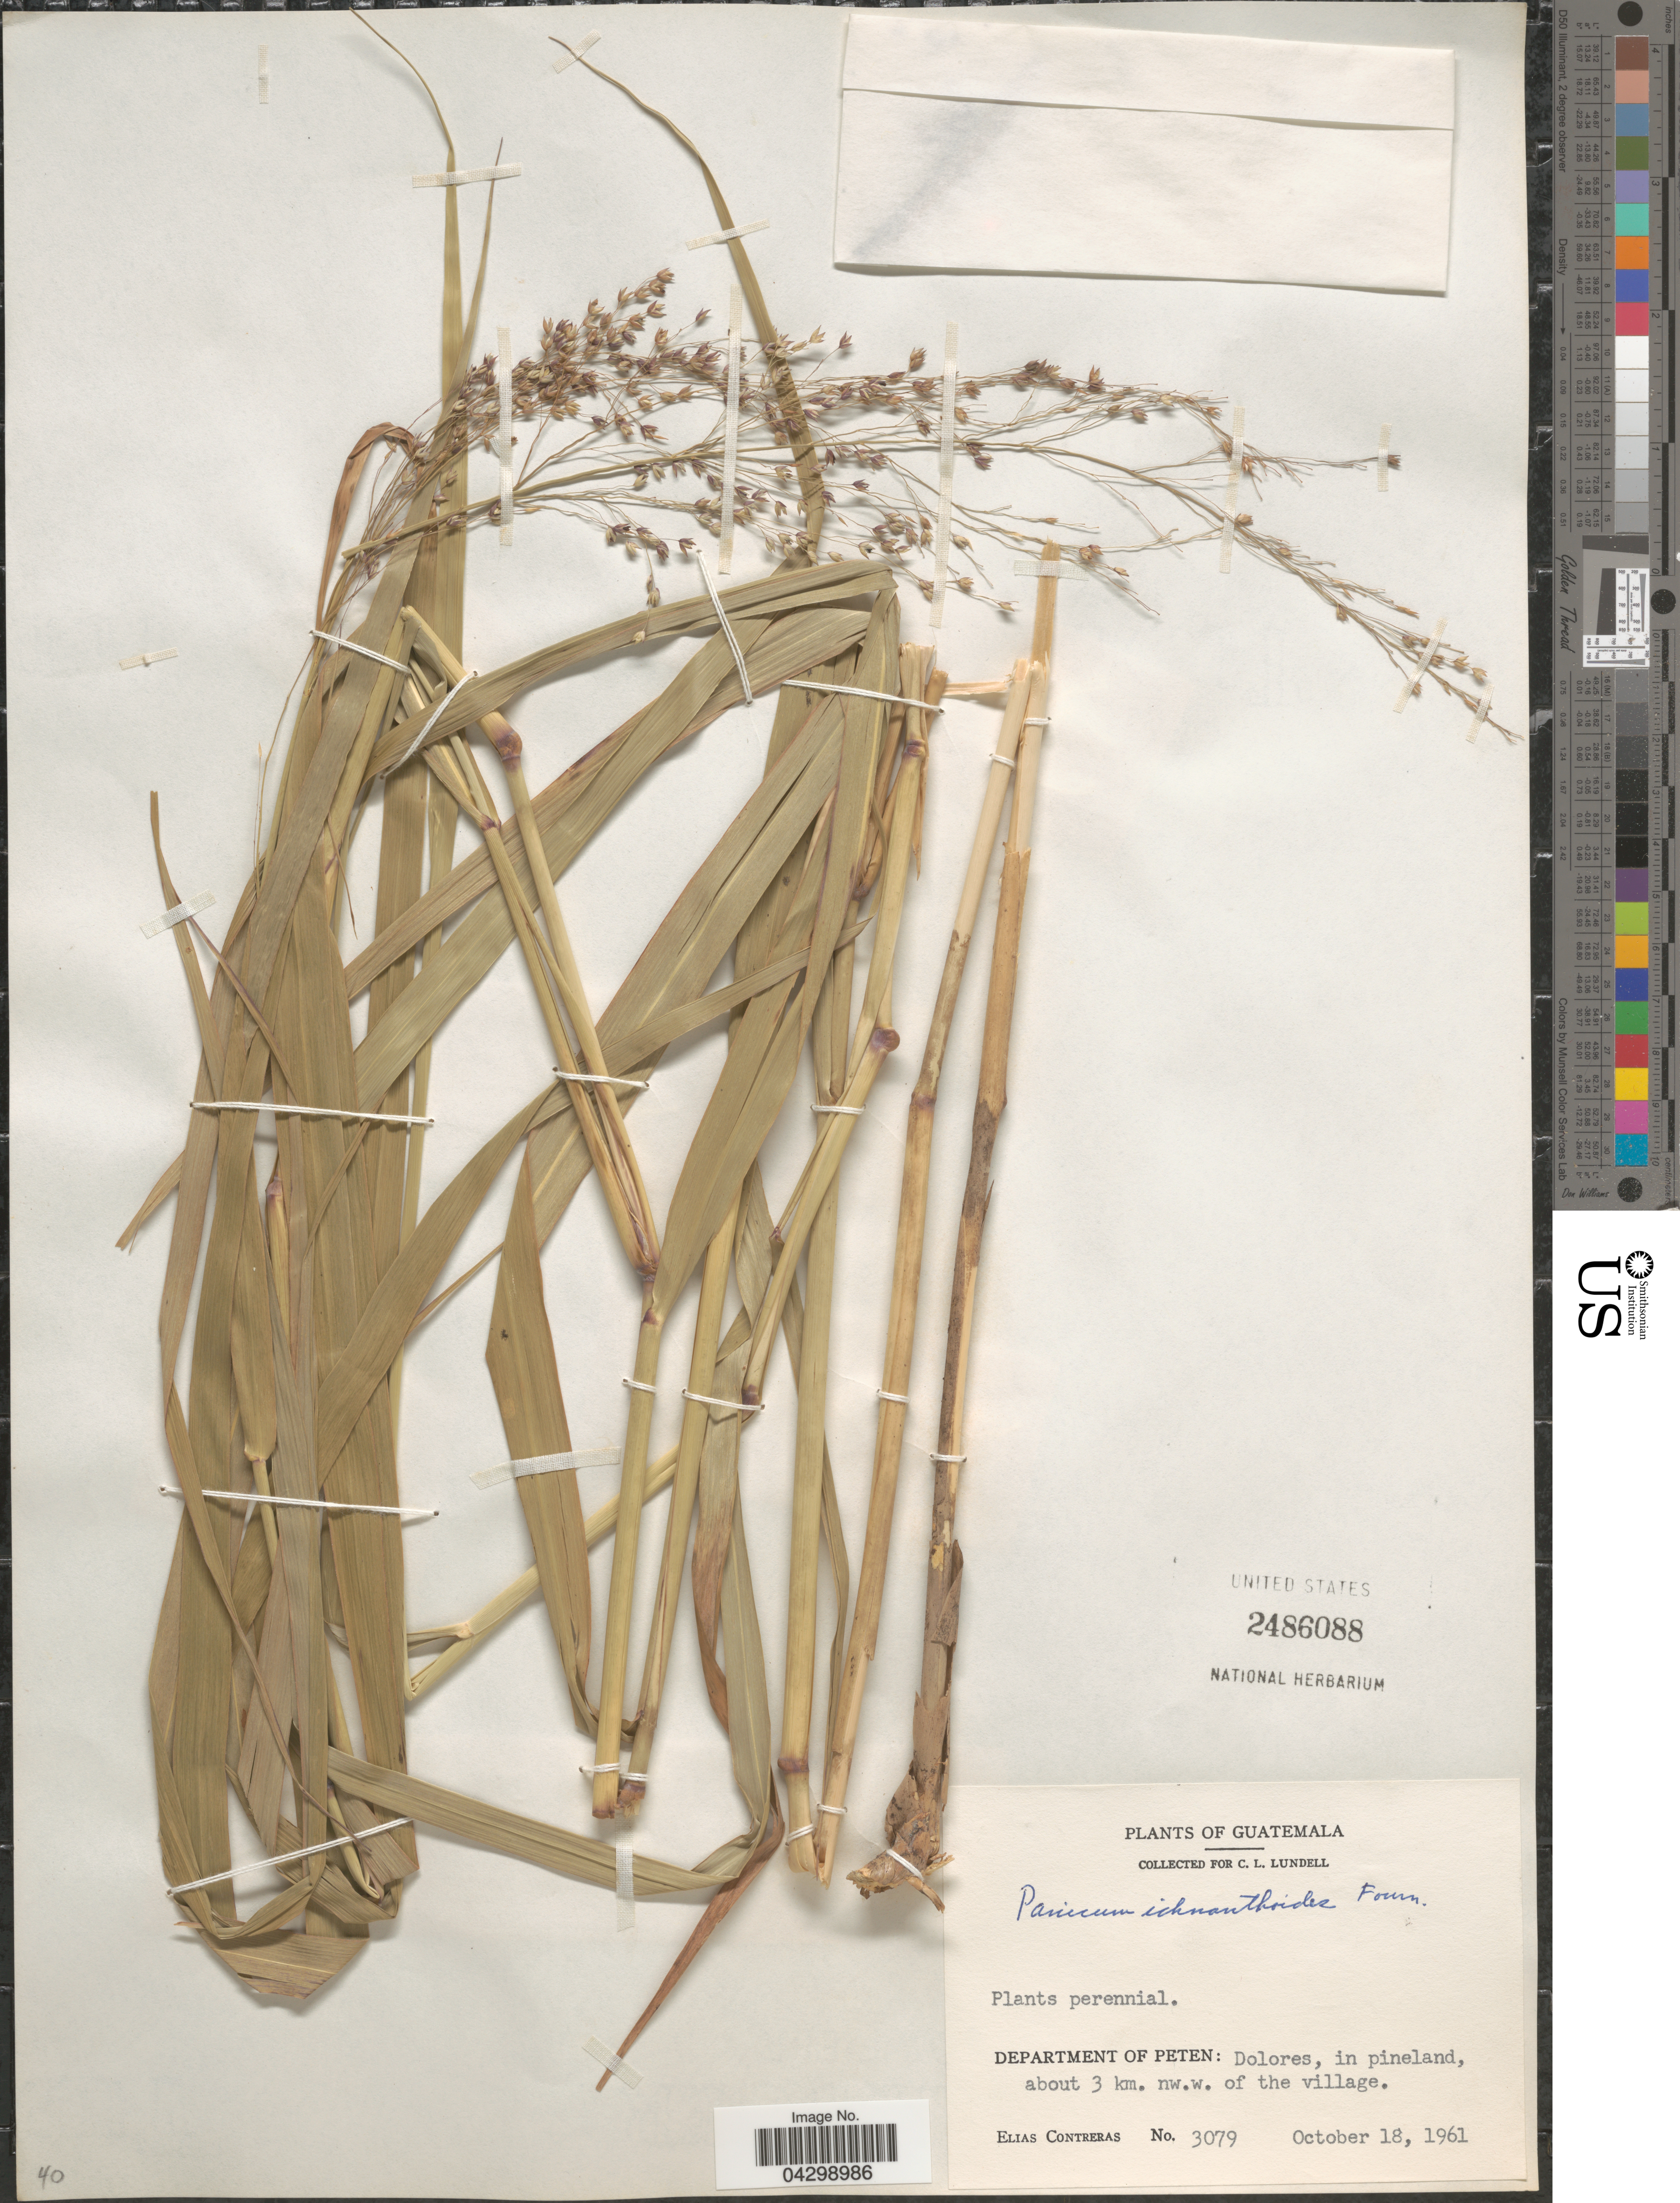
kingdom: Plantae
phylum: Tracheophyta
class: Liliopsida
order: Poales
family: Poaceae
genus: Panicum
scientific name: Panicum virgatum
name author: L.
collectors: E. Contreras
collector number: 3079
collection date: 1961-10-18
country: Guatemala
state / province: El Peten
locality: Department of Peten: Dolores, in pineland, about 3 km. nw.w. of the village.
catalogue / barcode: US 2486088